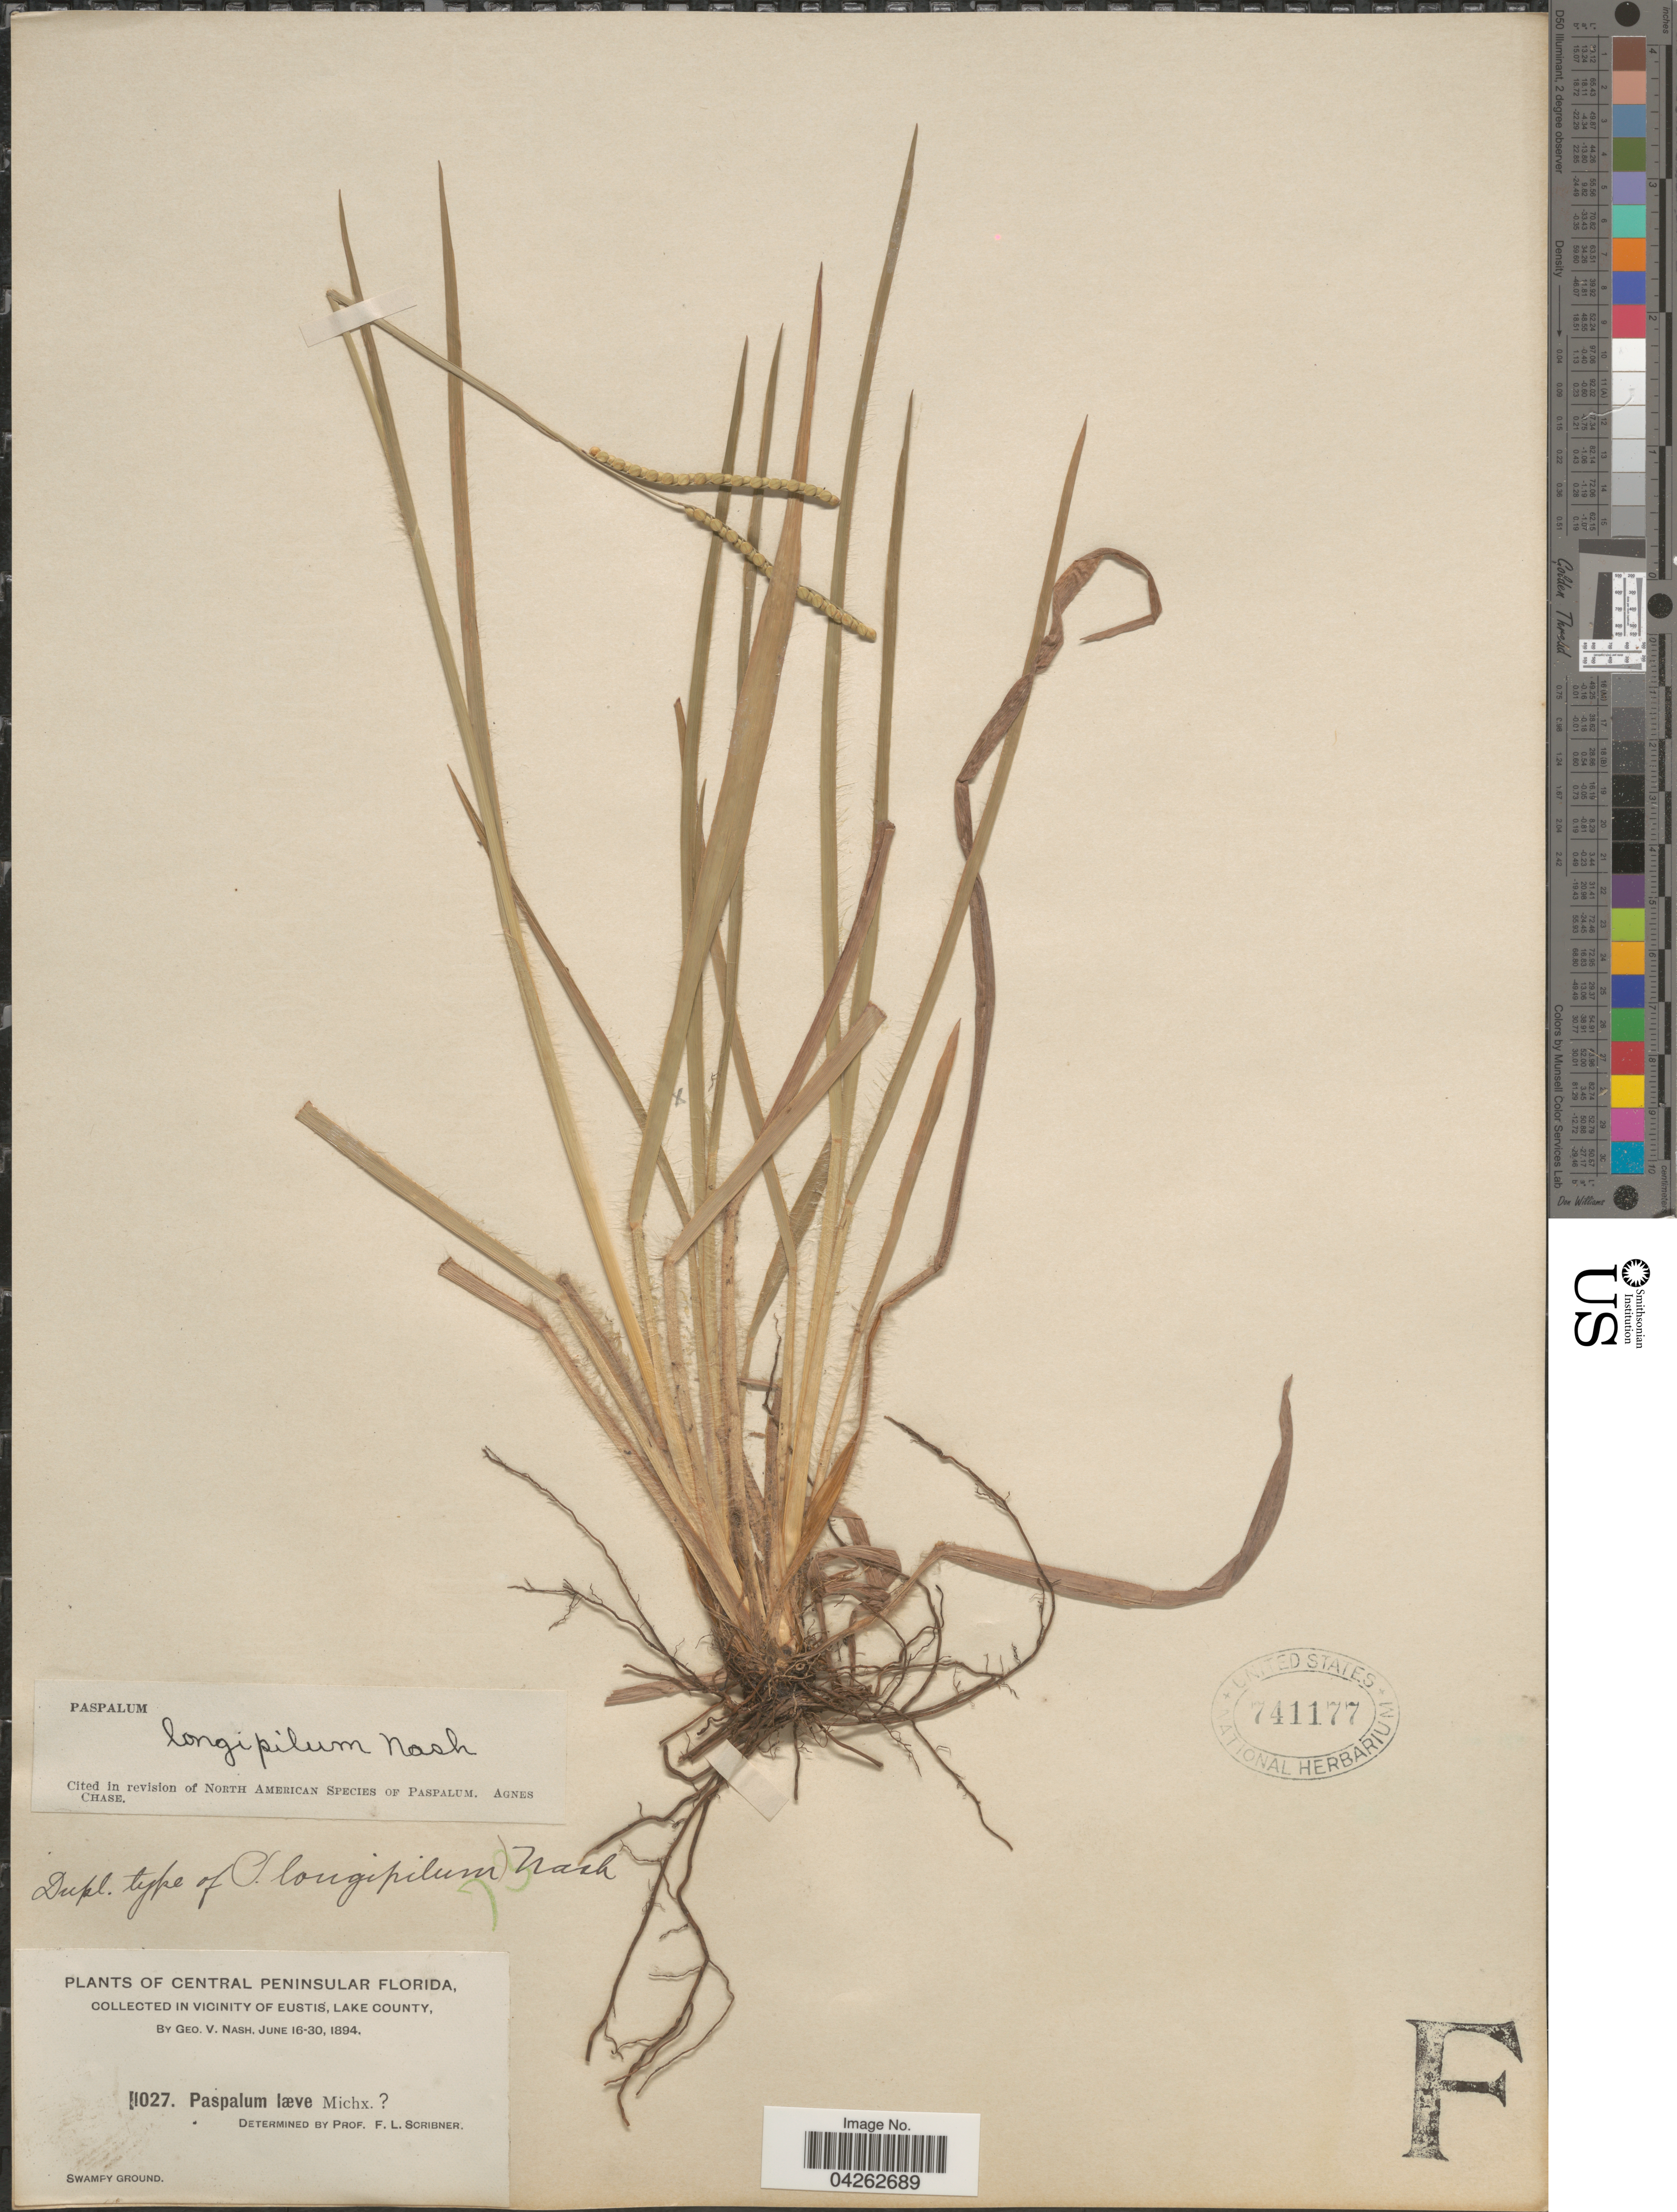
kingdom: Plantae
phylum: Tracheophyta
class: Liliopsida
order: Poales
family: Poaceae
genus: Paspalum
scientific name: Paspalum longipilum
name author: Nash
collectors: G. V. Nash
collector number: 1027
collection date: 1894-06-16/1894-06-30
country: United States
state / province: Florida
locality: Central Peninsular Florida. In vicinity of Eustis, Lake County. Swampy ground.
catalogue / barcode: US 741177